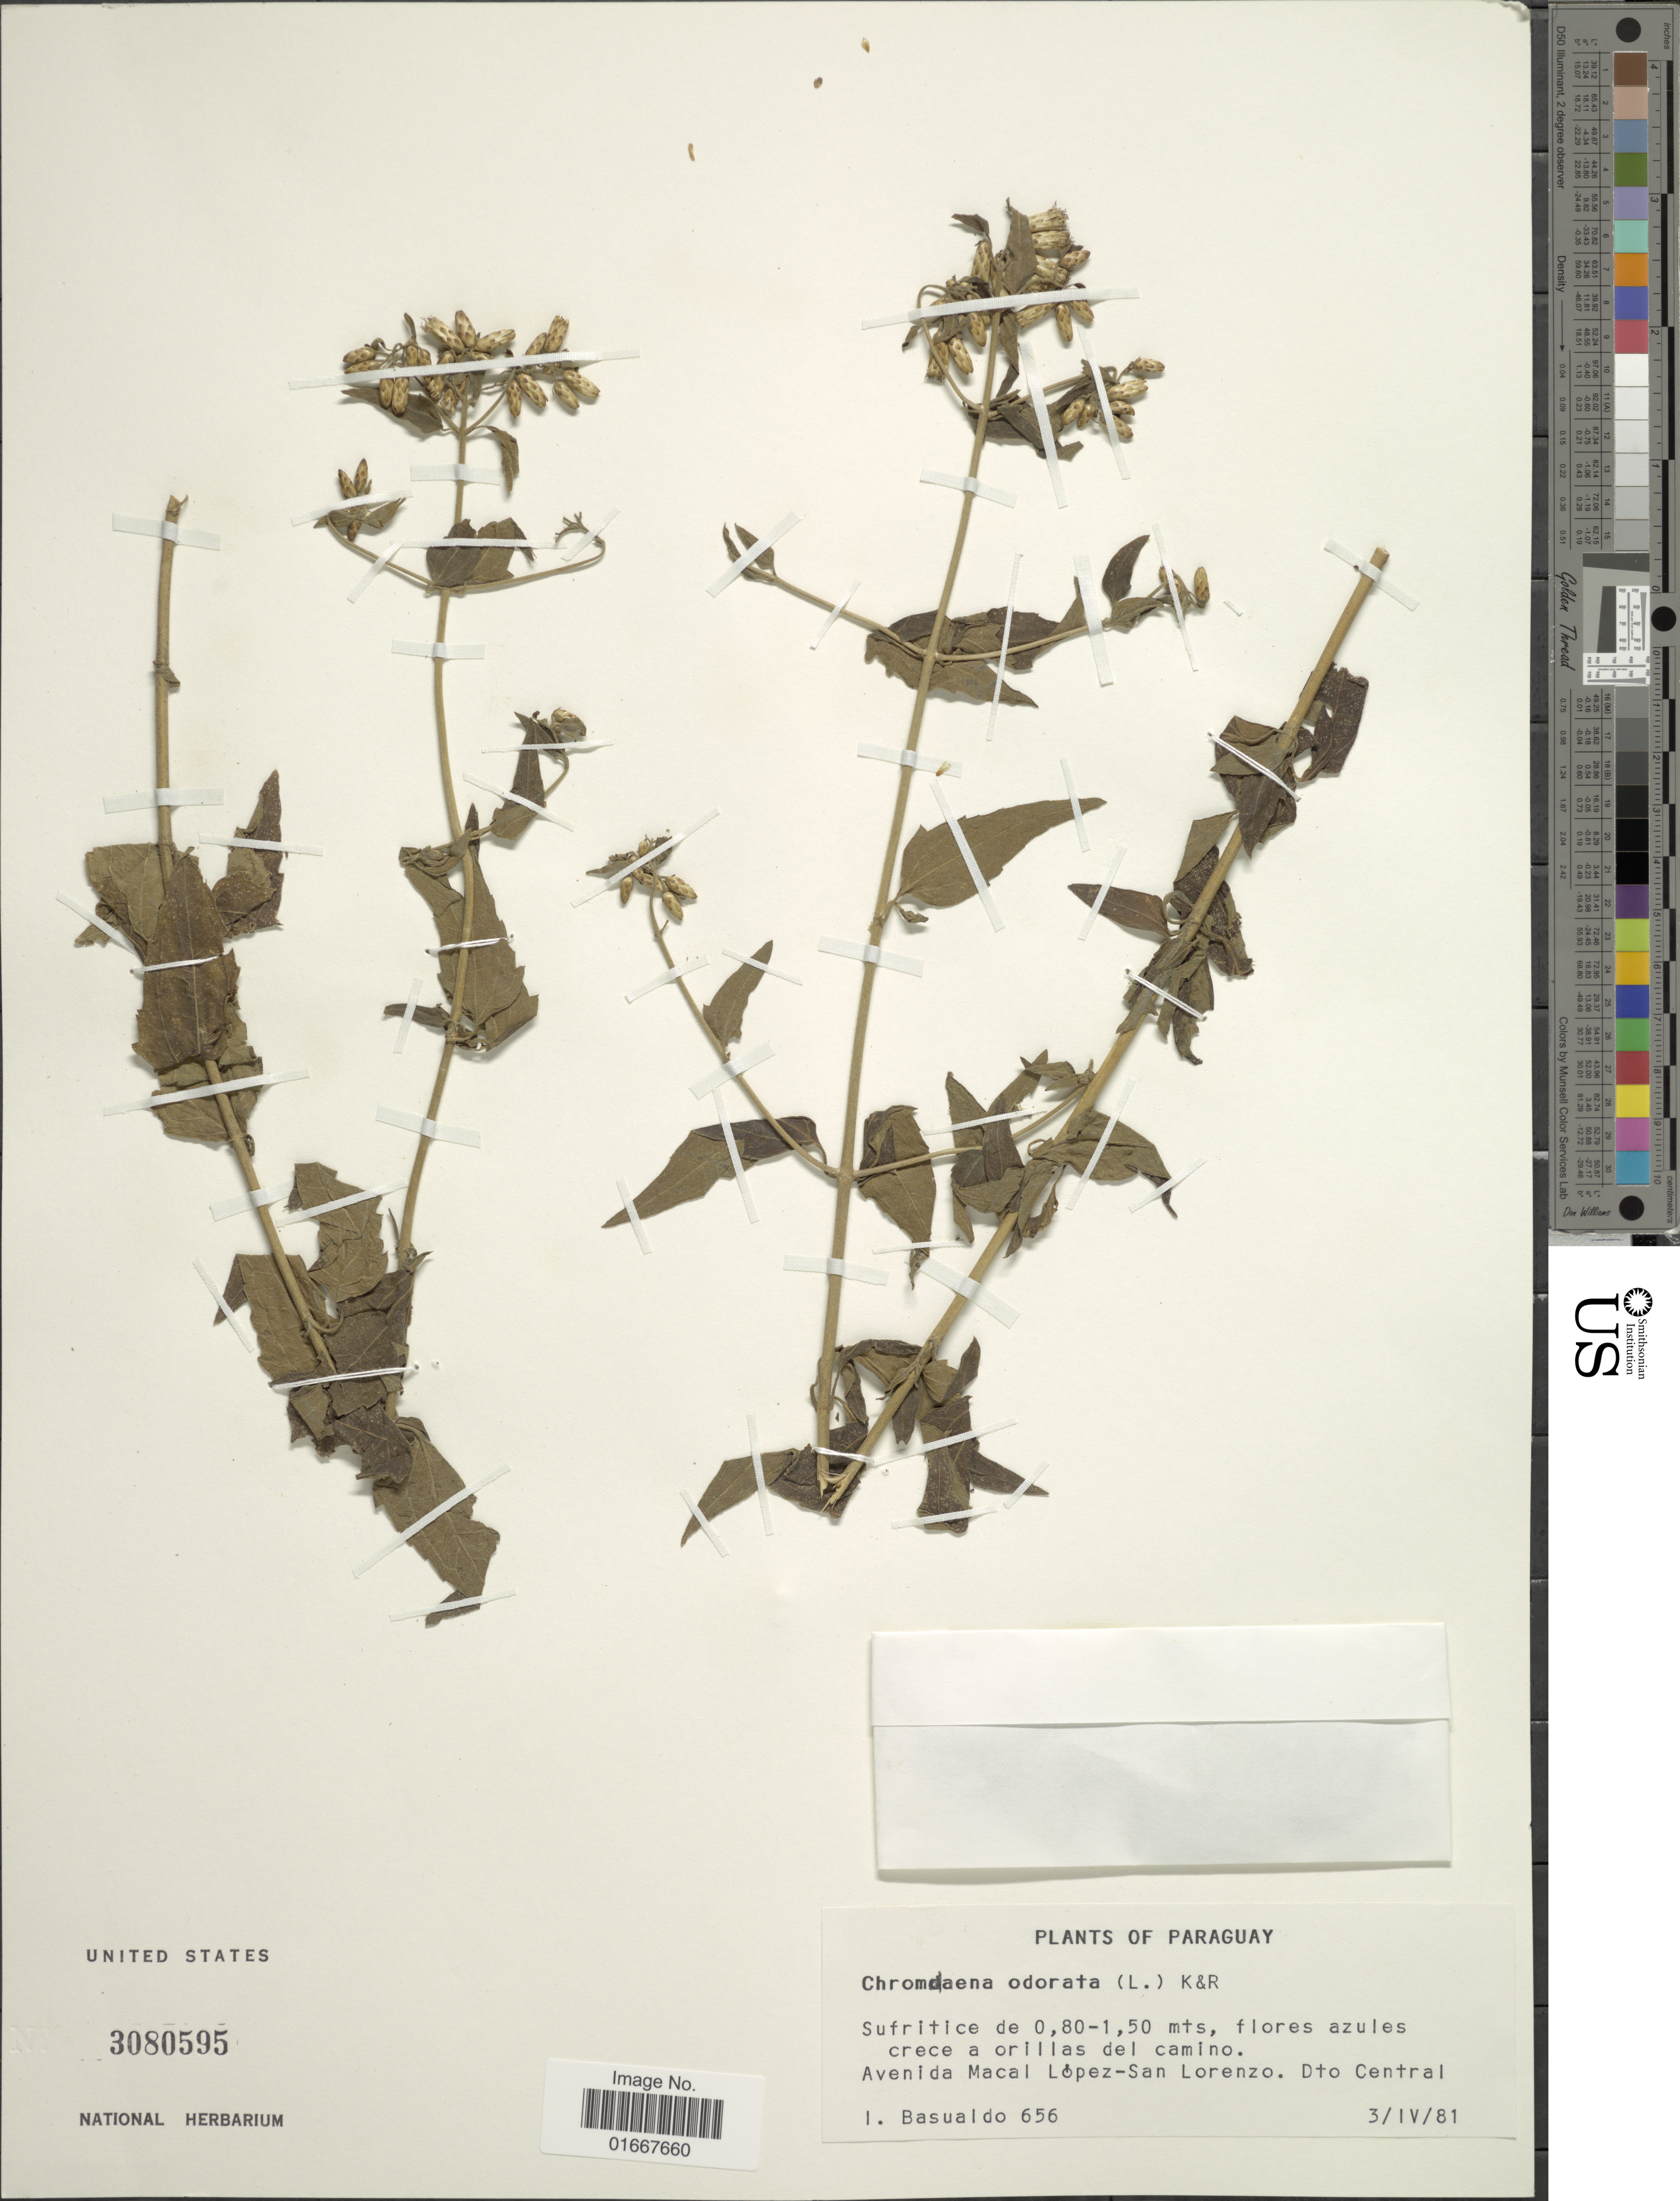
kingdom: Plantae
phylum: Tracheophyta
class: Magnoliopsida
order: Asterales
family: Asteraceae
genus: Chromolaena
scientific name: Chromolaena odorata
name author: (L.) R.M. King & H. Rob.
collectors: I. Basualdo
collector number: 656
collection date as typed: Transcribed d/m/y: 3/4/81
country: Paraguay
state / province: Central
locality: Avenida Macal Lopez-San Lorenzo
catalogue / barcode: US 3080595